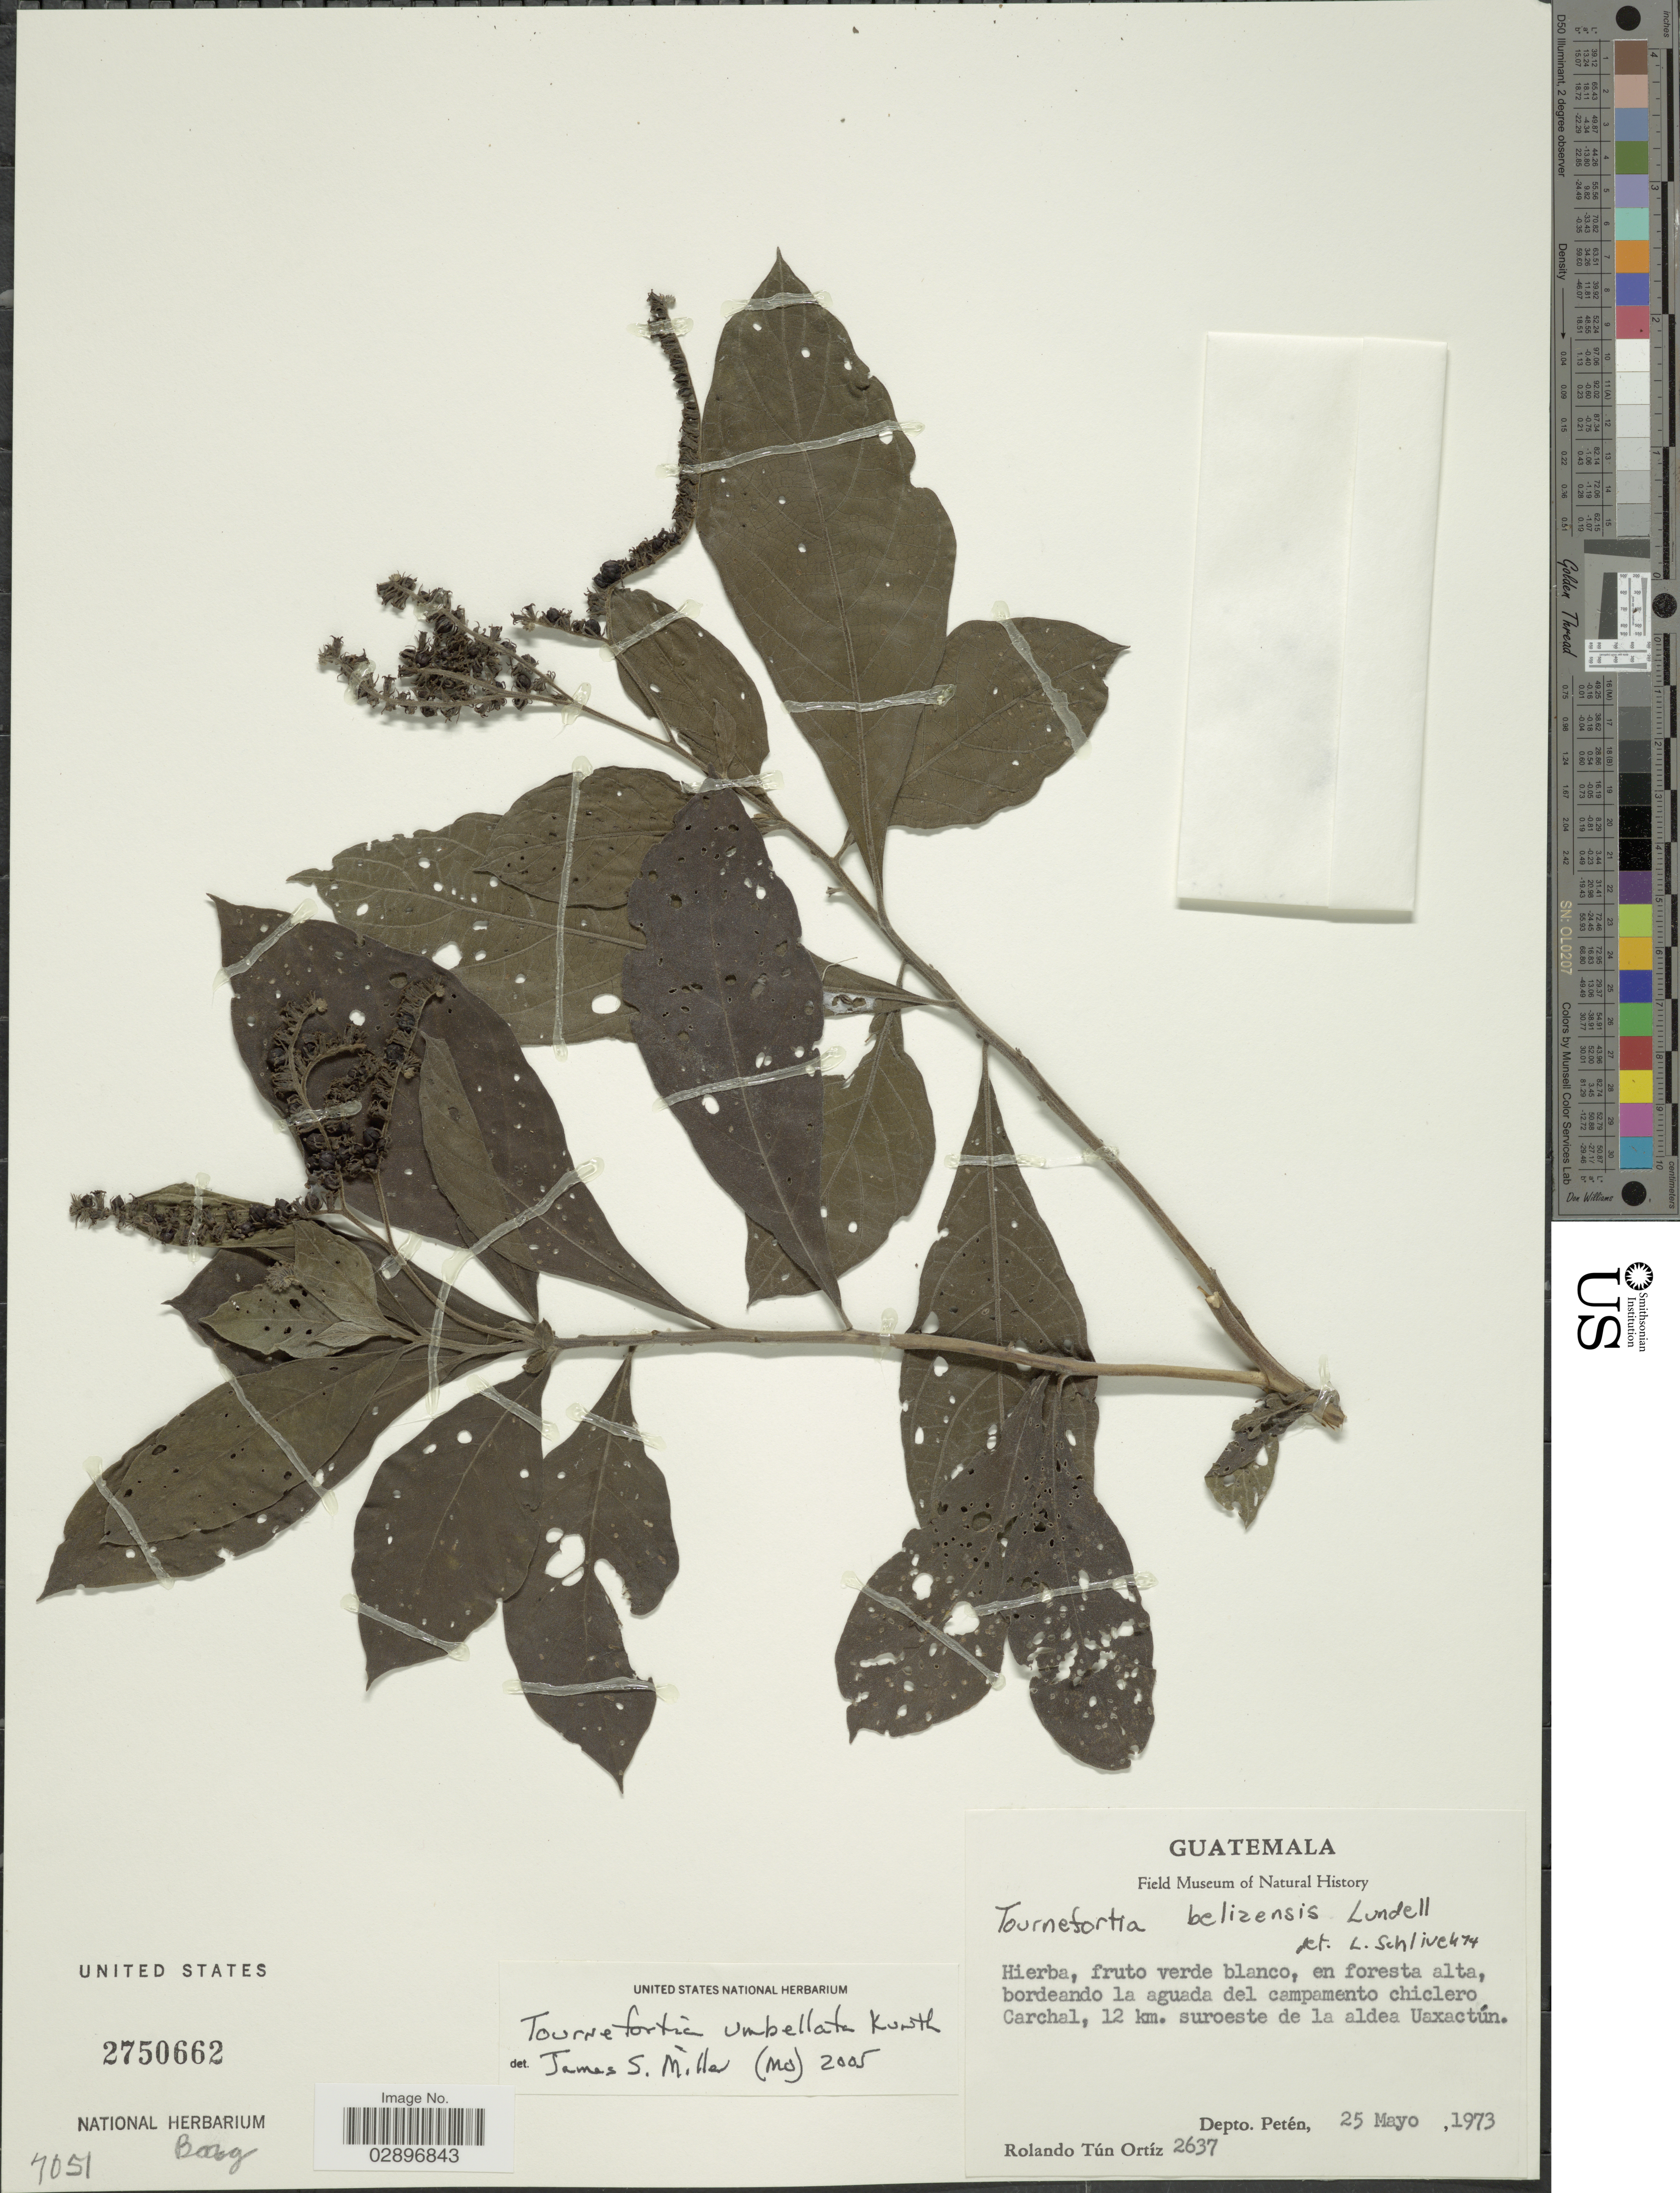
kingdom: Plantae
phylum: Tracheophyta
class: Magnoliopsida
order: Boraginales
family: Heliotropiaceae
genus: Tournefortia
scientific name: Tournefortia umbellata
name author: Kunth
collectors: R. T. Ortíz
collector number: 2637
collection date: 1973-05-25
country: Guatemala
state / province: El Petén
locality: Bordeando la aguada del campamento chiclero Carchal, 12 km. suroeste de la aldea Uaxactún. Depto. Petén.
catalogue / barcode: US 2750662